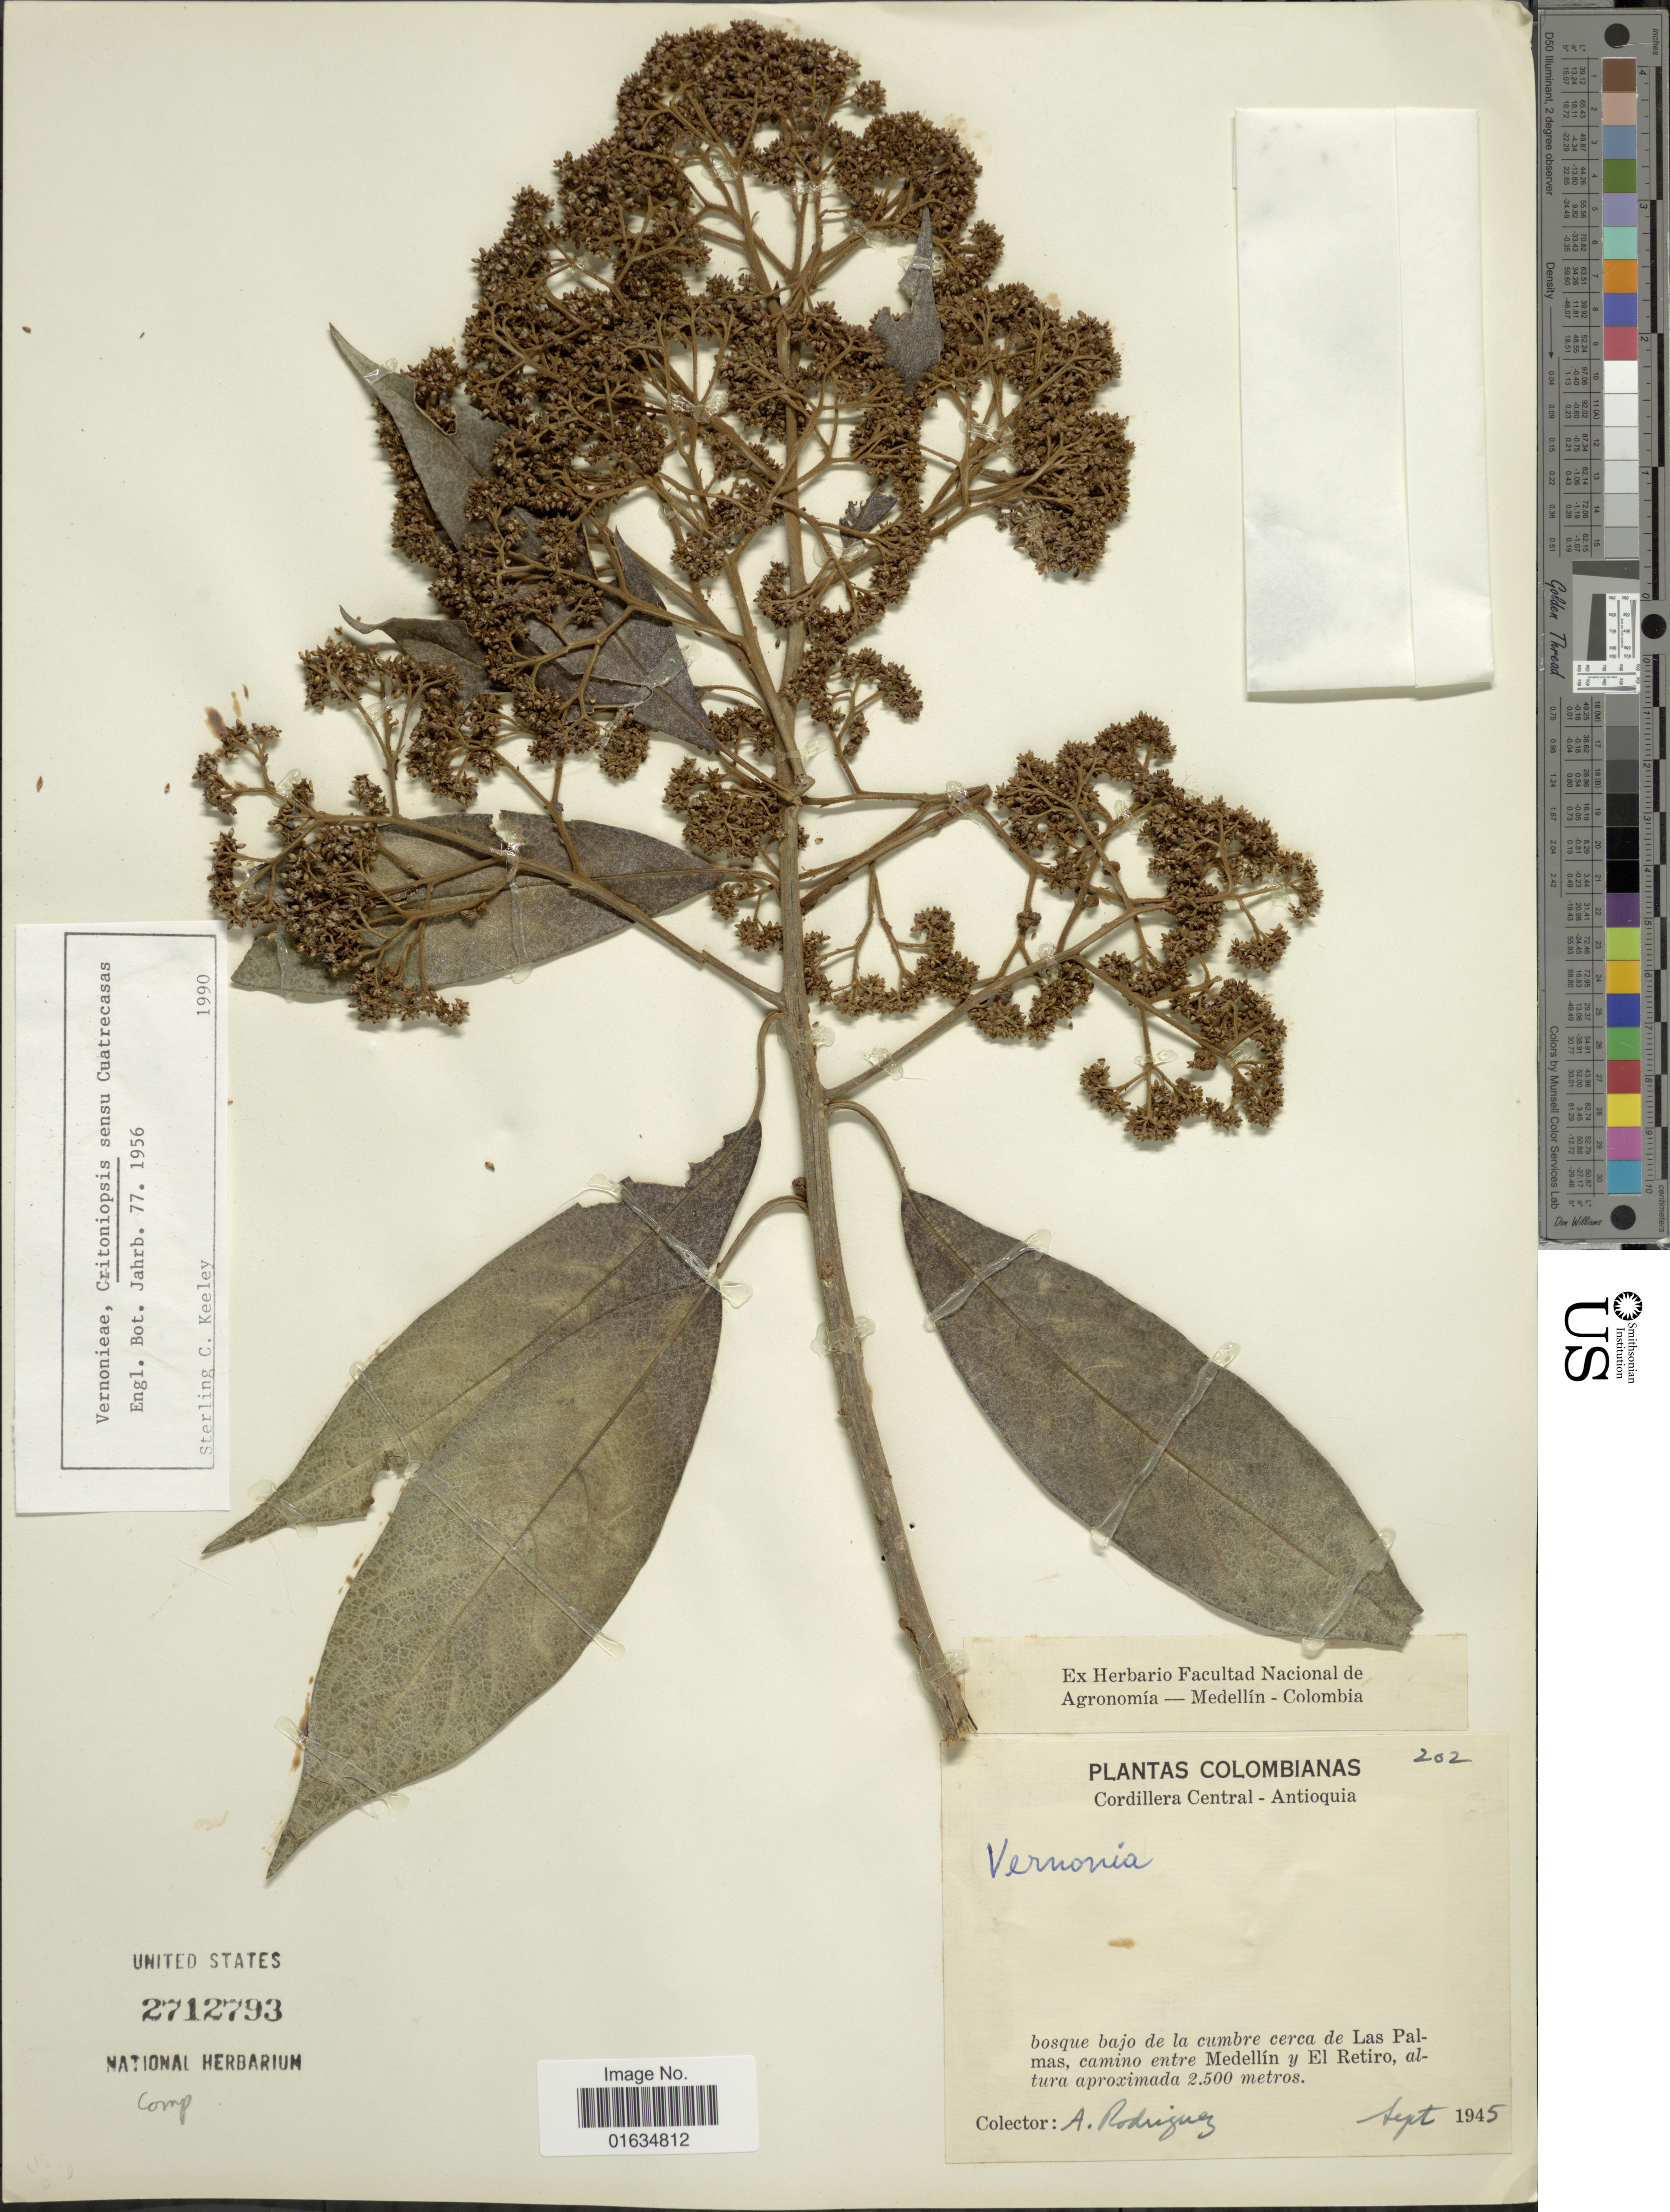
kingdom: Plantae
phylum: Tracheophyta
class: Magnoliopsida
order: Asterales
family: Asteraceae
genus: Critoniopsis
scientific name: Critoniopsis lindenii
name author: Sch. Bip.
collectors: A. Rodriguez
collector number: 202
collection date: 1945-09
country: Colombia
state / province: Antioquia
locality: Cordillera Central, bosque bajo de la cumbre cerca de Las Palmas, camino entre Medellin y El Retiro.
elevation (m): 2500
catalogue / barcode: US 2712793